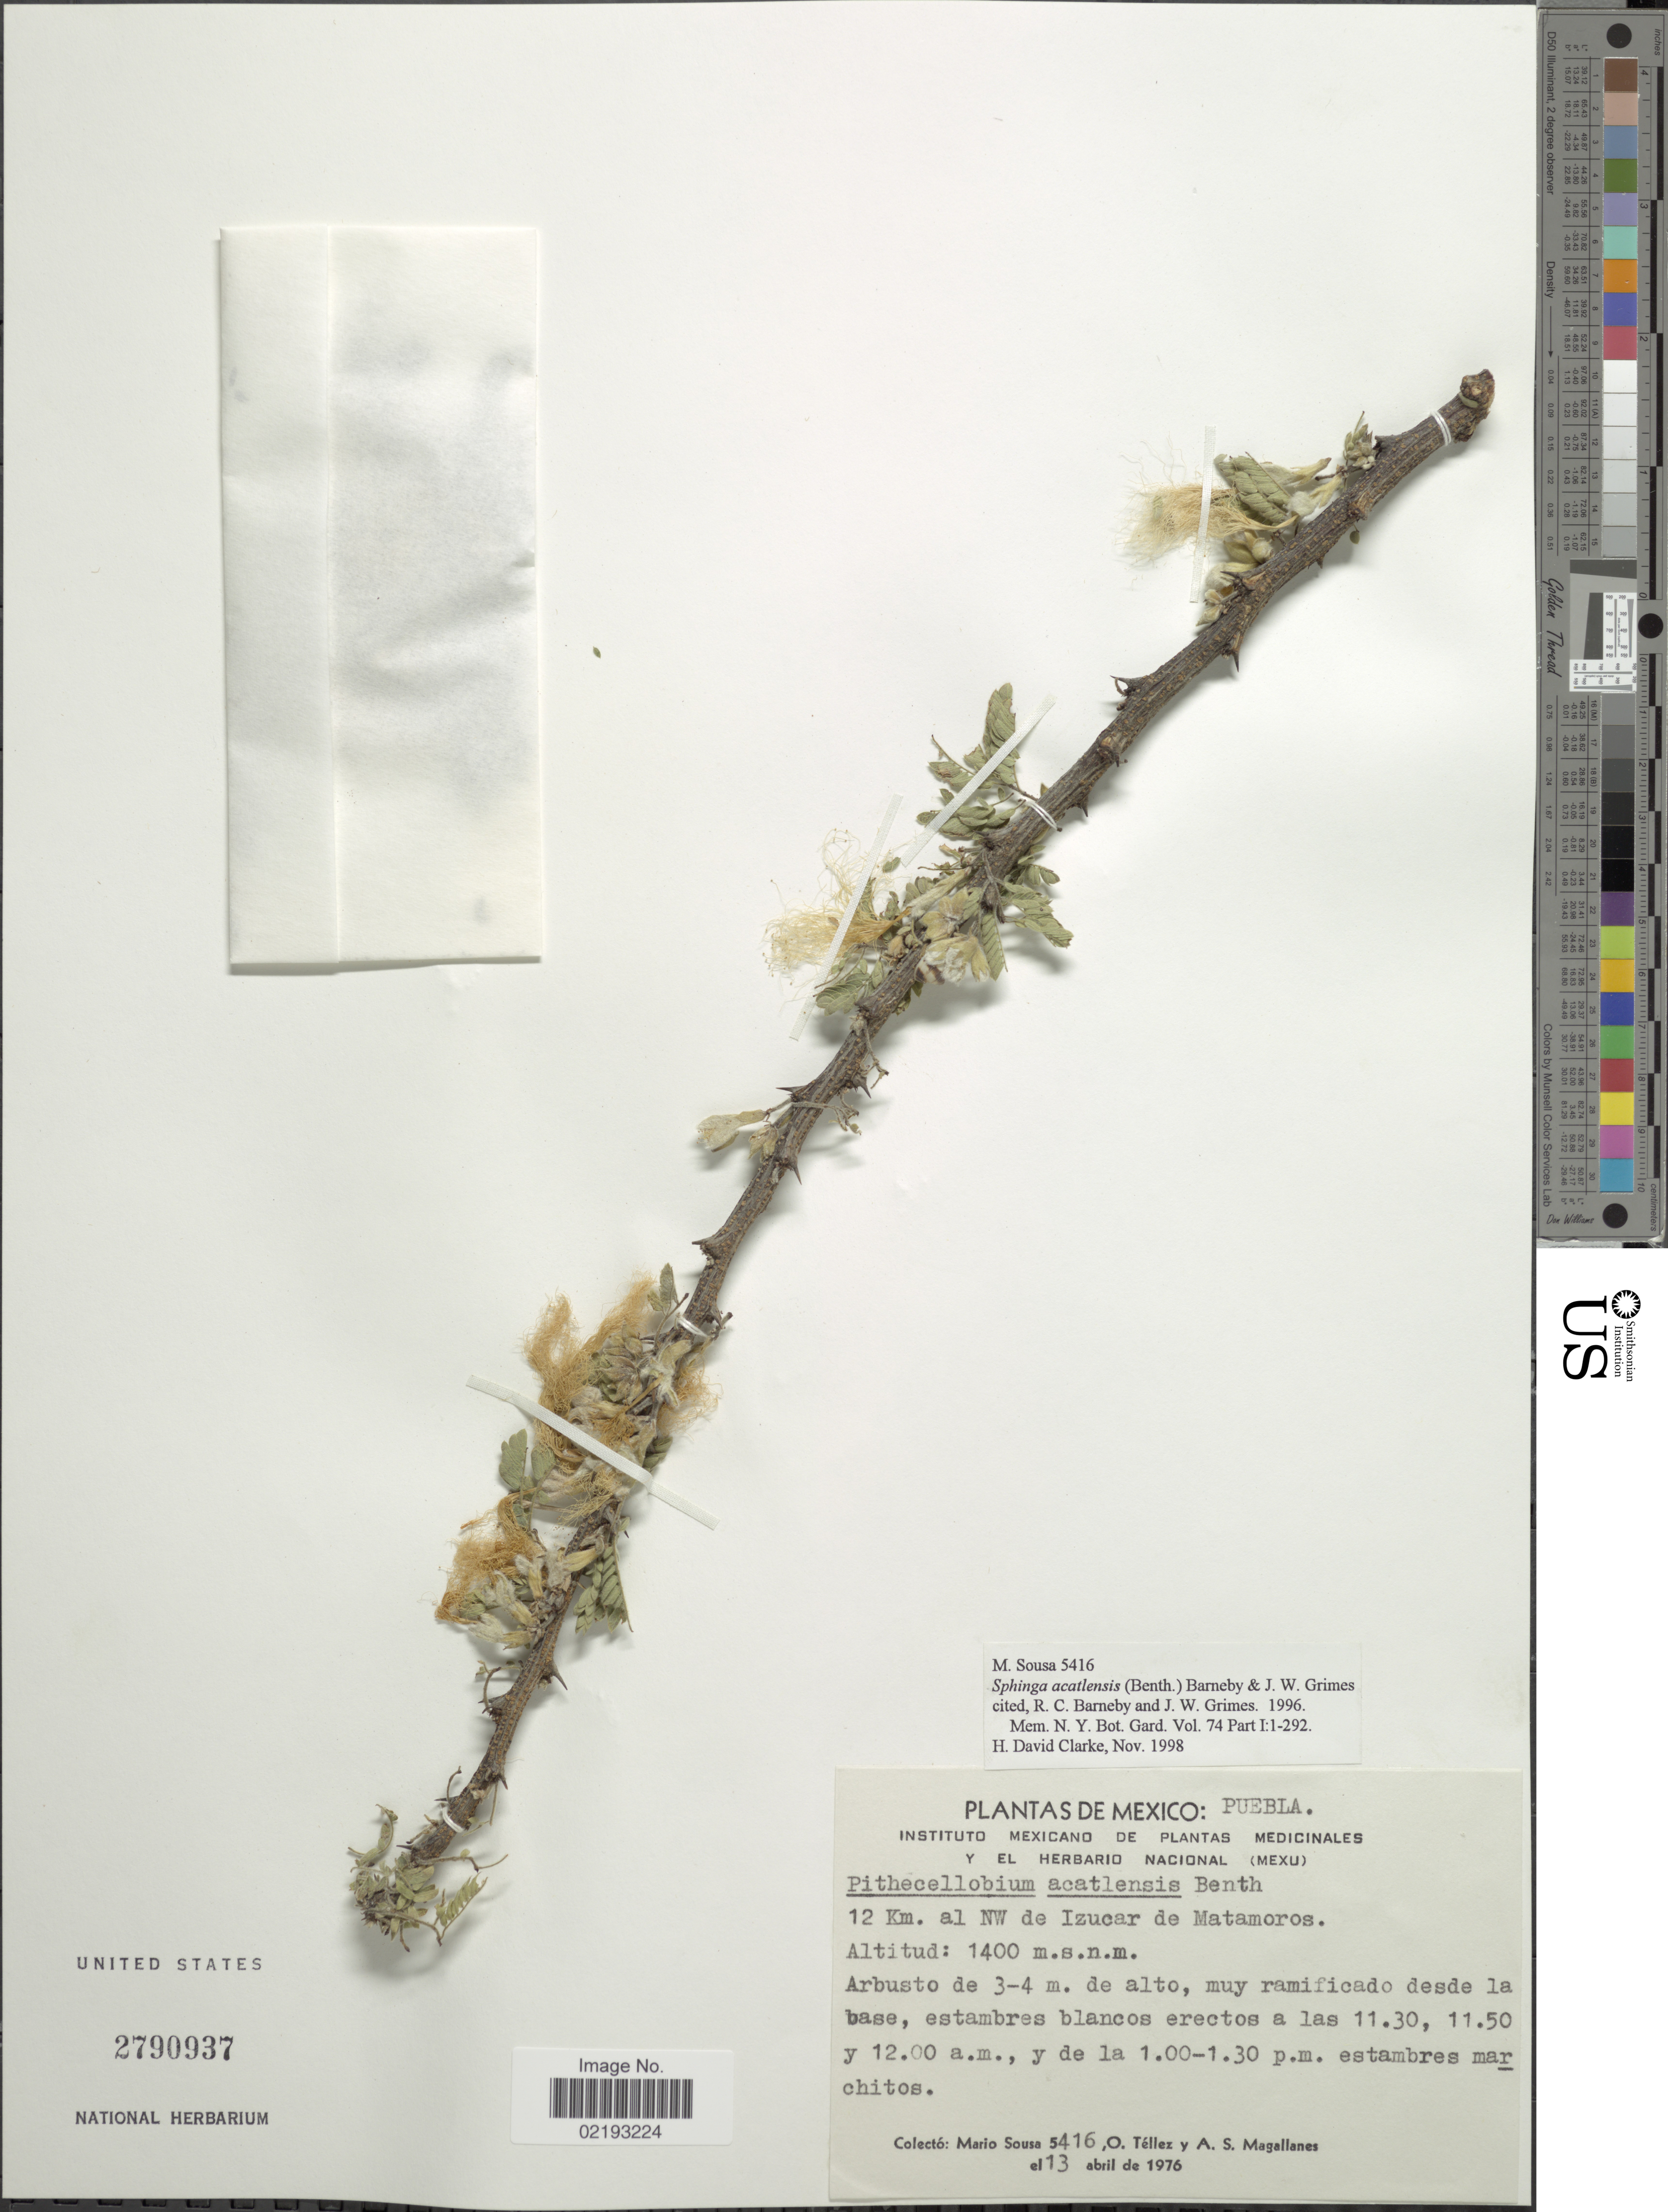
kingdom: Plantae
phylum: Tracheophyta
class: Magnoliopsida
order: Fabales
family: Fabaceae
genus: Sphinga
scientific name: Sphinga acatlensis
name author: (Benth.) Barneby & J.W. Grimes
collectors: M. Sousa S., O. Tellez & A. Magallanes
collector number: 5416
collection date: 1976-04-13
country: Mexico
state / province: Puebla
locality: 12 km al NW de Izucar de Matamoros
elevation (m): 1400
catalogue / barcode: US 2790937